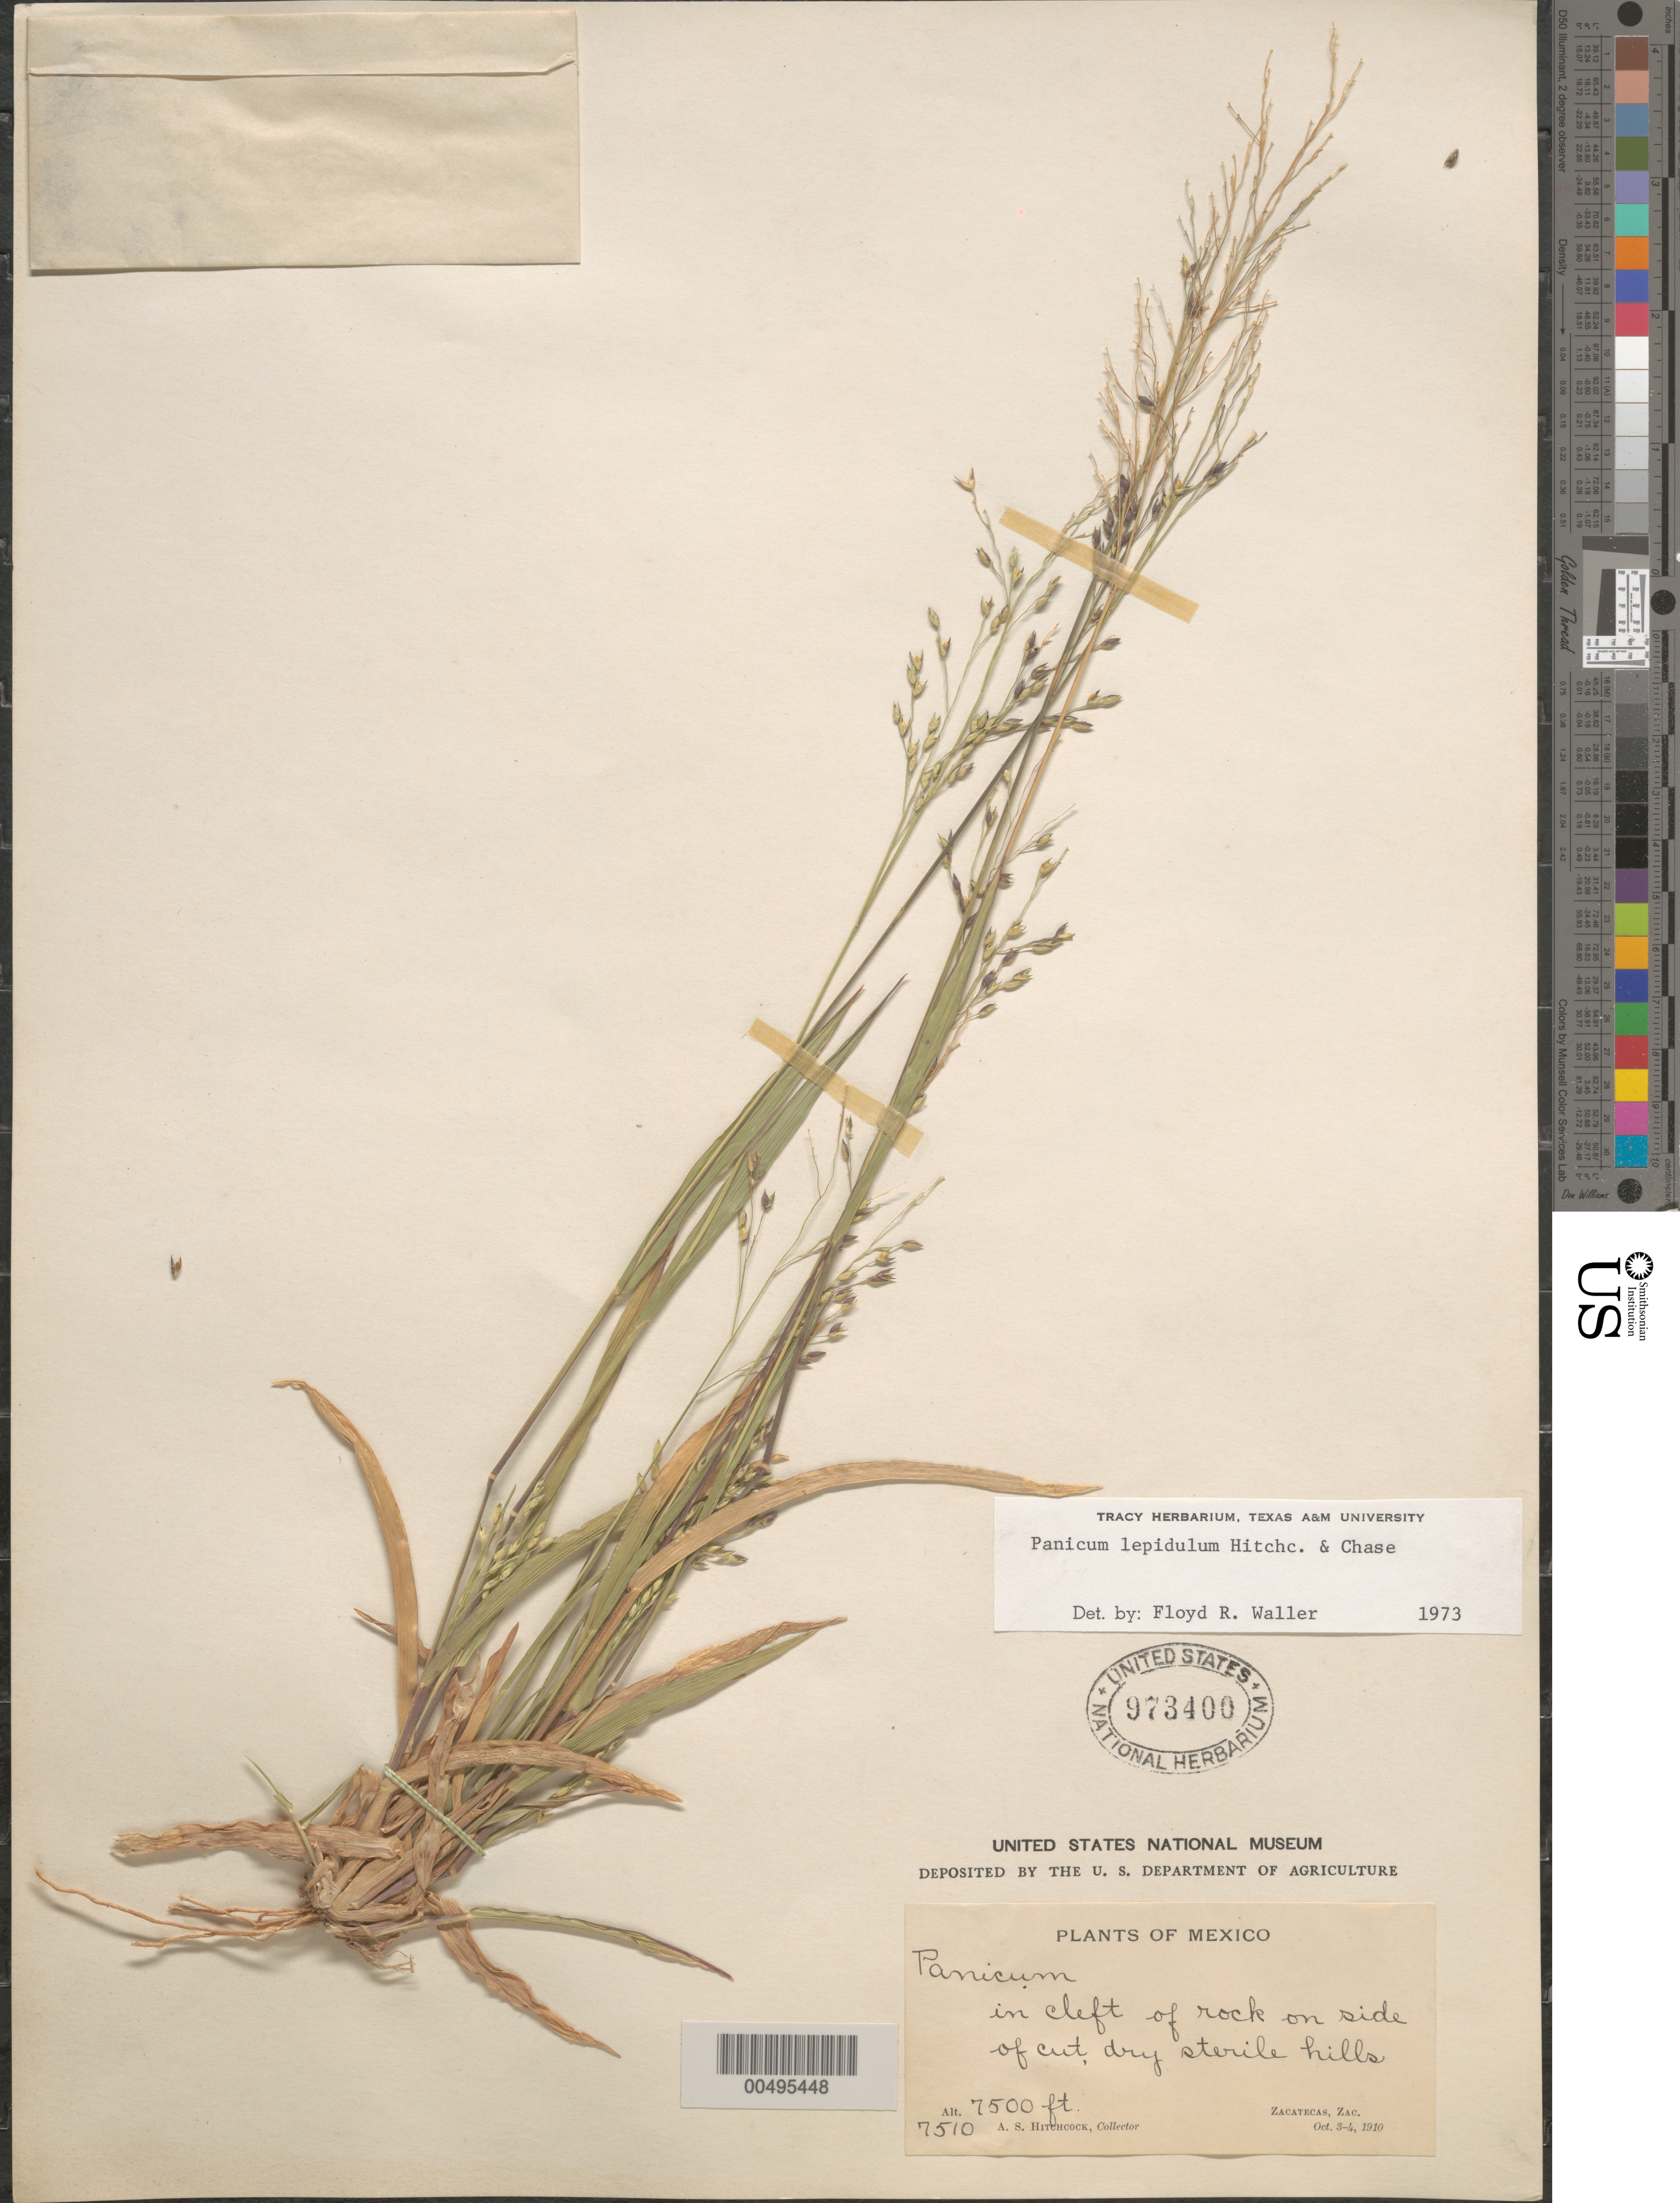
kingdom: Plantae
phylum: Tracheophyta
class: Liliopsida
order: Poales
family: Poaceae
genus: Panicum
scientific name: Panicum lepidulum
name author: Hitchc. & Chase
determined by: Waller, F. R.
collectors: A. S. Hitchcock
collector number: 7510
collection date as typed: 3 Oct 1910 to 4 Oct 1910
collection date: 1910-10-03/1910-10-04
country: Mexico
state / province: Zacatecas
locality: Zacatecas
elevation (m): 2286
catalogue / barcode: US 973400